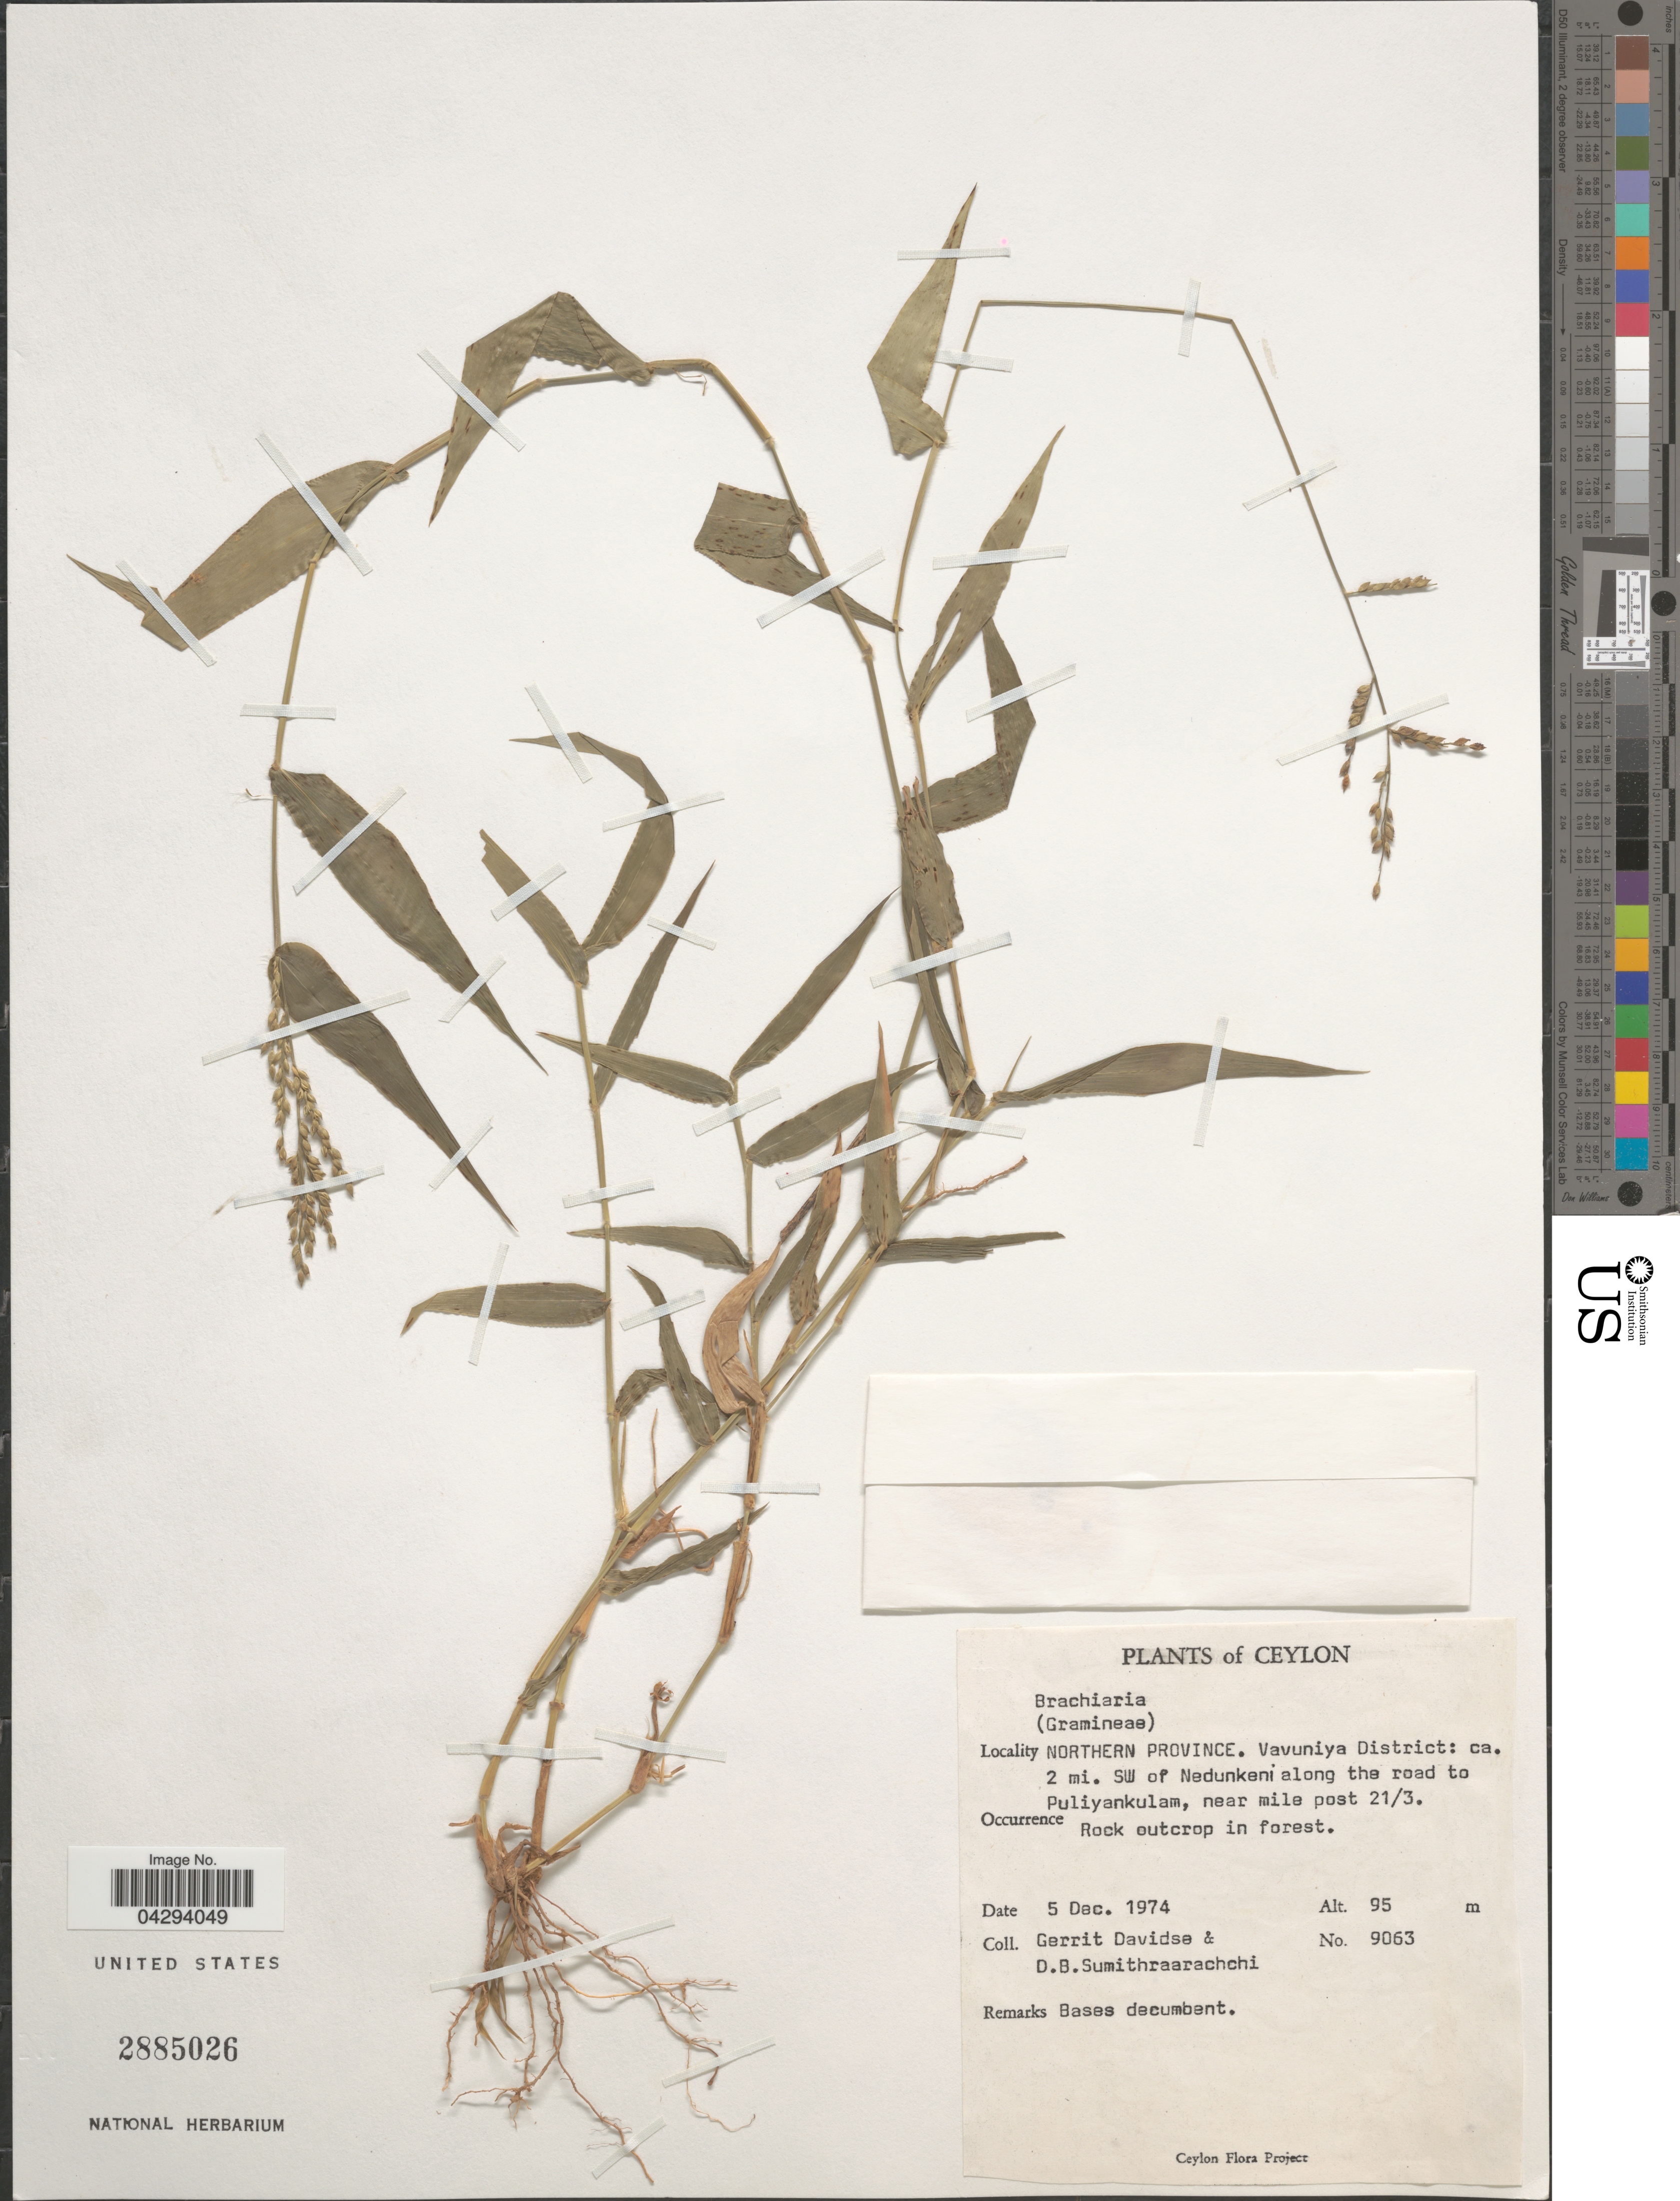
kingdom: Plantae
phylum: Tracheophyta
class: Liliopsida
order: Poales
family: Poaceae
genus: Urochloa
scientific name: Urochloa sp.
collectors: G. Davidse & D. B. Sumithraarachchi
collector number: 9063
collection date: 1974-12-05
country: Sri Lanka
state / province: Northern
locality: Ceylon. Vavuniya District: ca. 2 mi. SW of Nedunkeni along the road to Puliyankulam, near mile post 21/3.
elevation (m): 95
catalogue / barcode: US 2885026